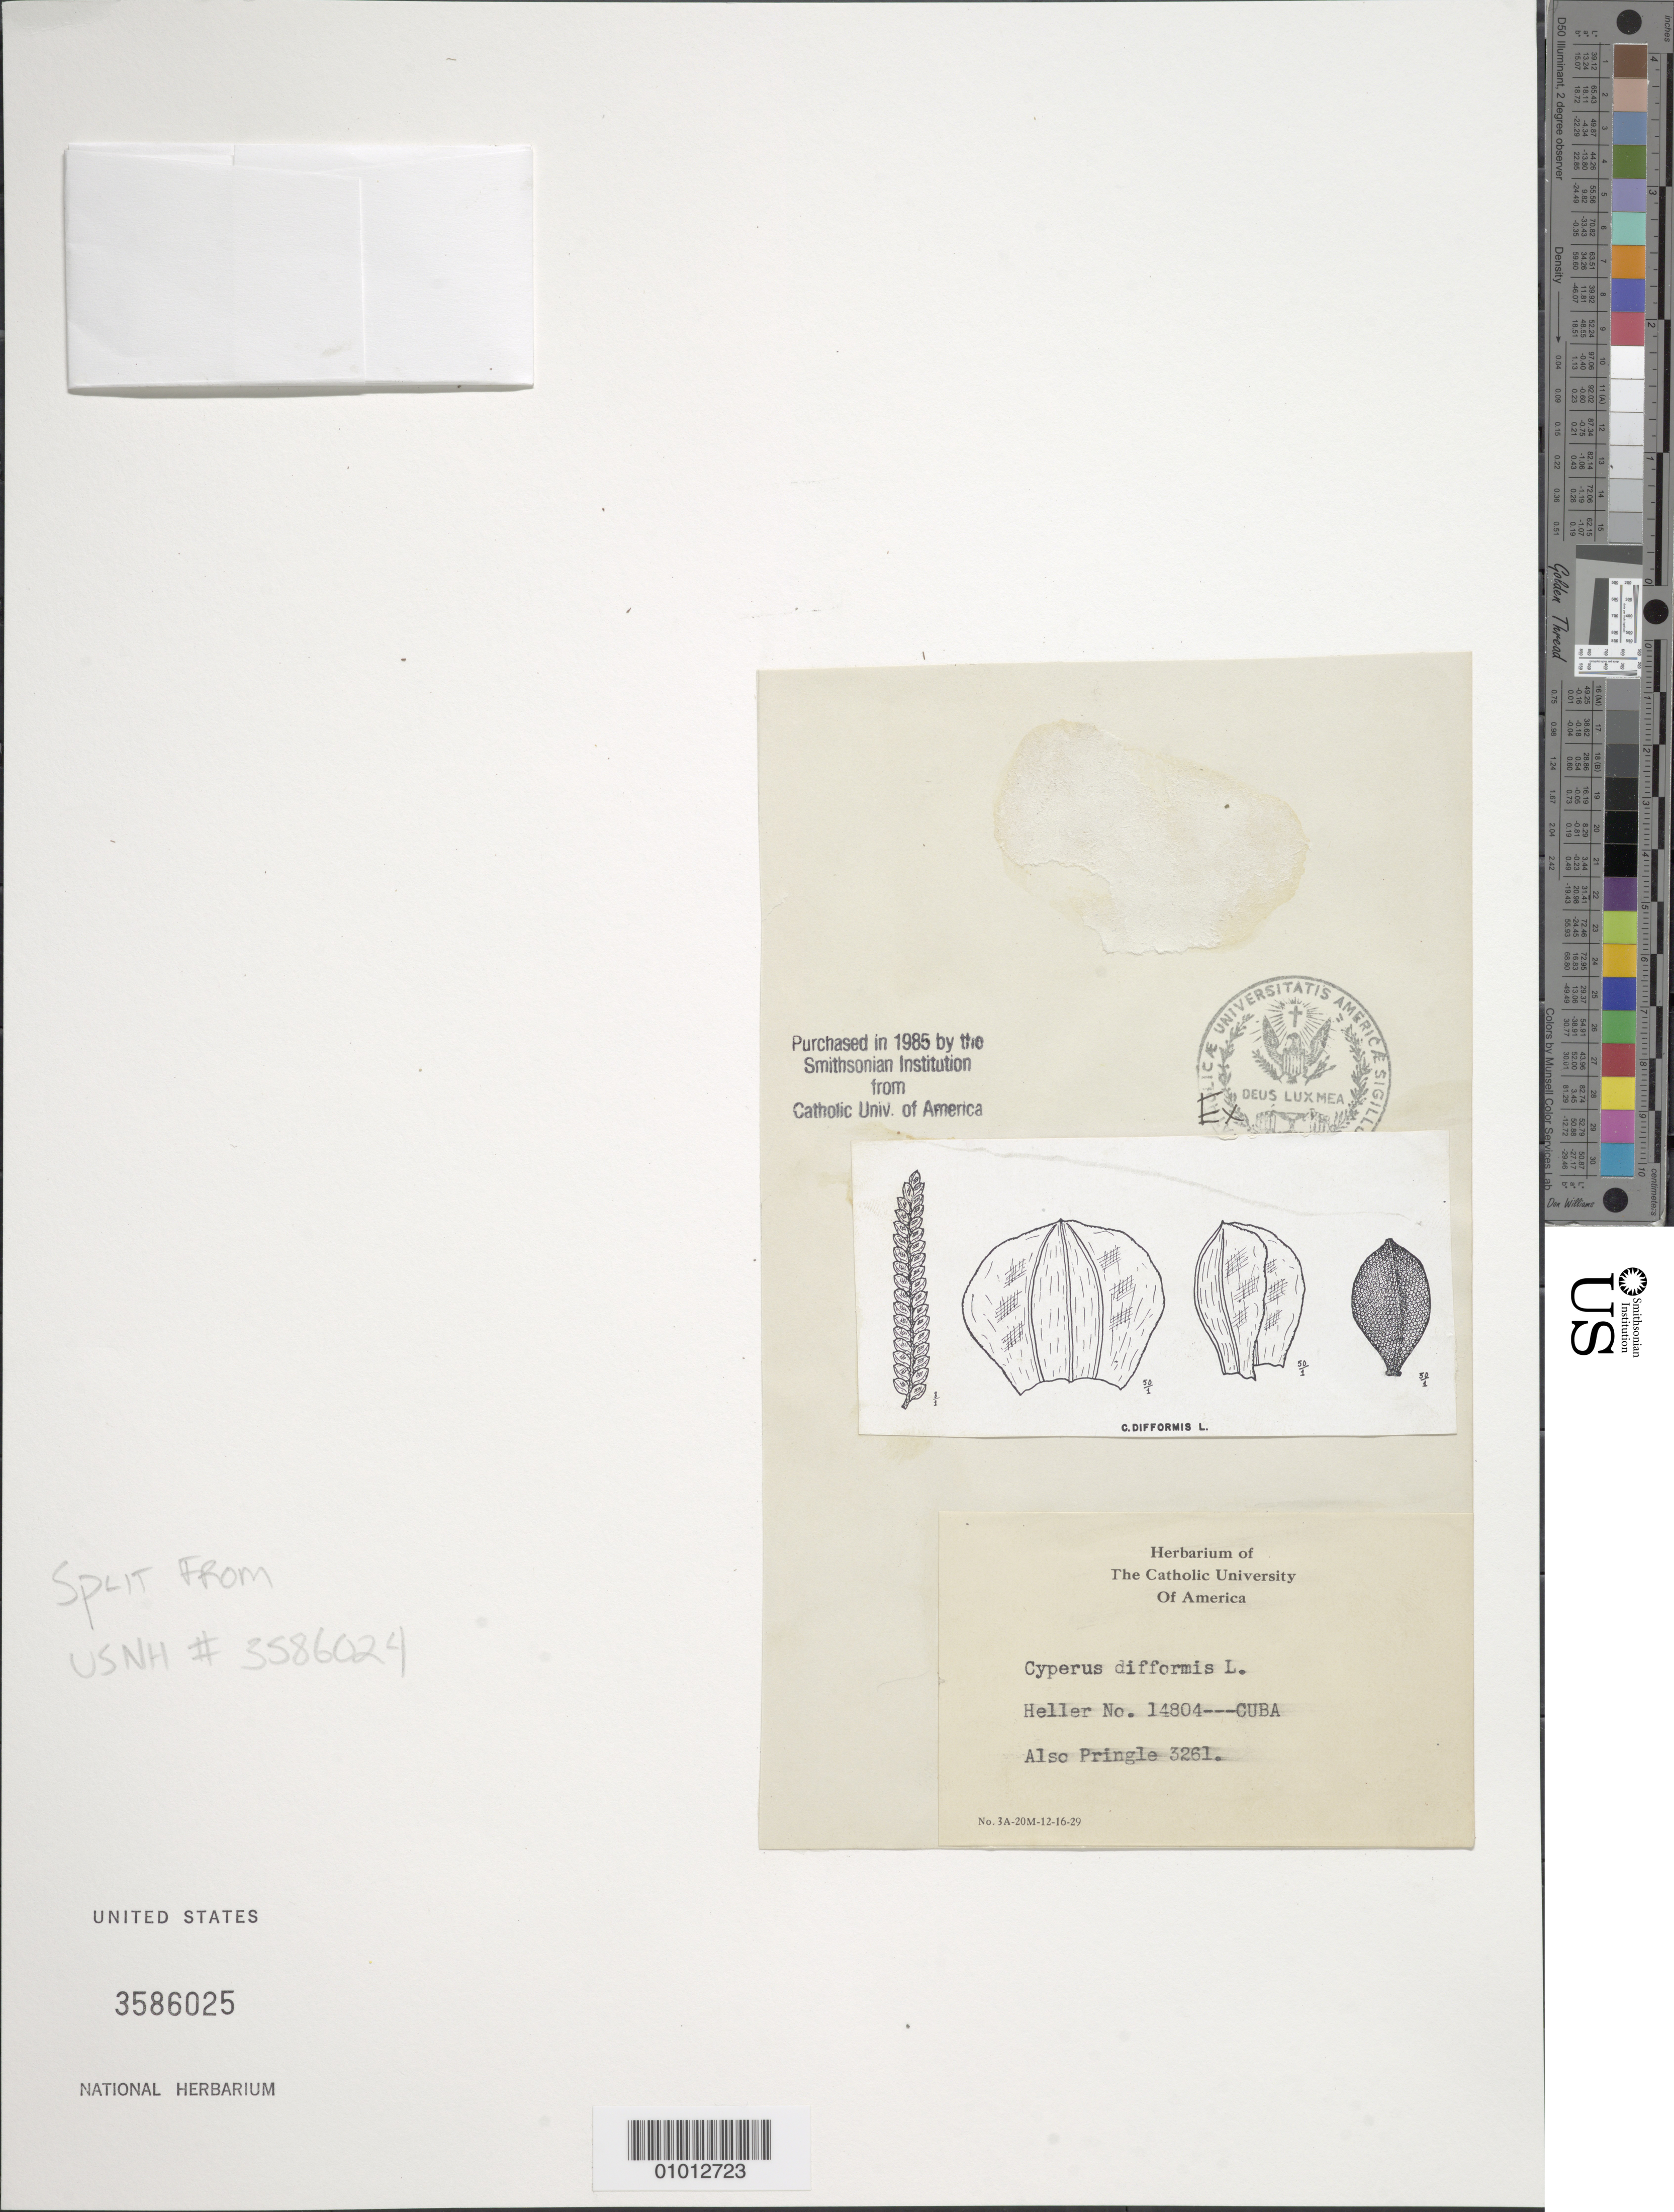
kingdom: Plantae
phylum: Tracheophyta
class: Liliopsida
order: Poales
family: Cyperaceae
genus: Cyperus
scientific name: Cyperus difformis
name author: L.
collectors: -- Heller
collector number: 14804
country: Cuba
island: Cuba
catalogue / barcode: US 3586025